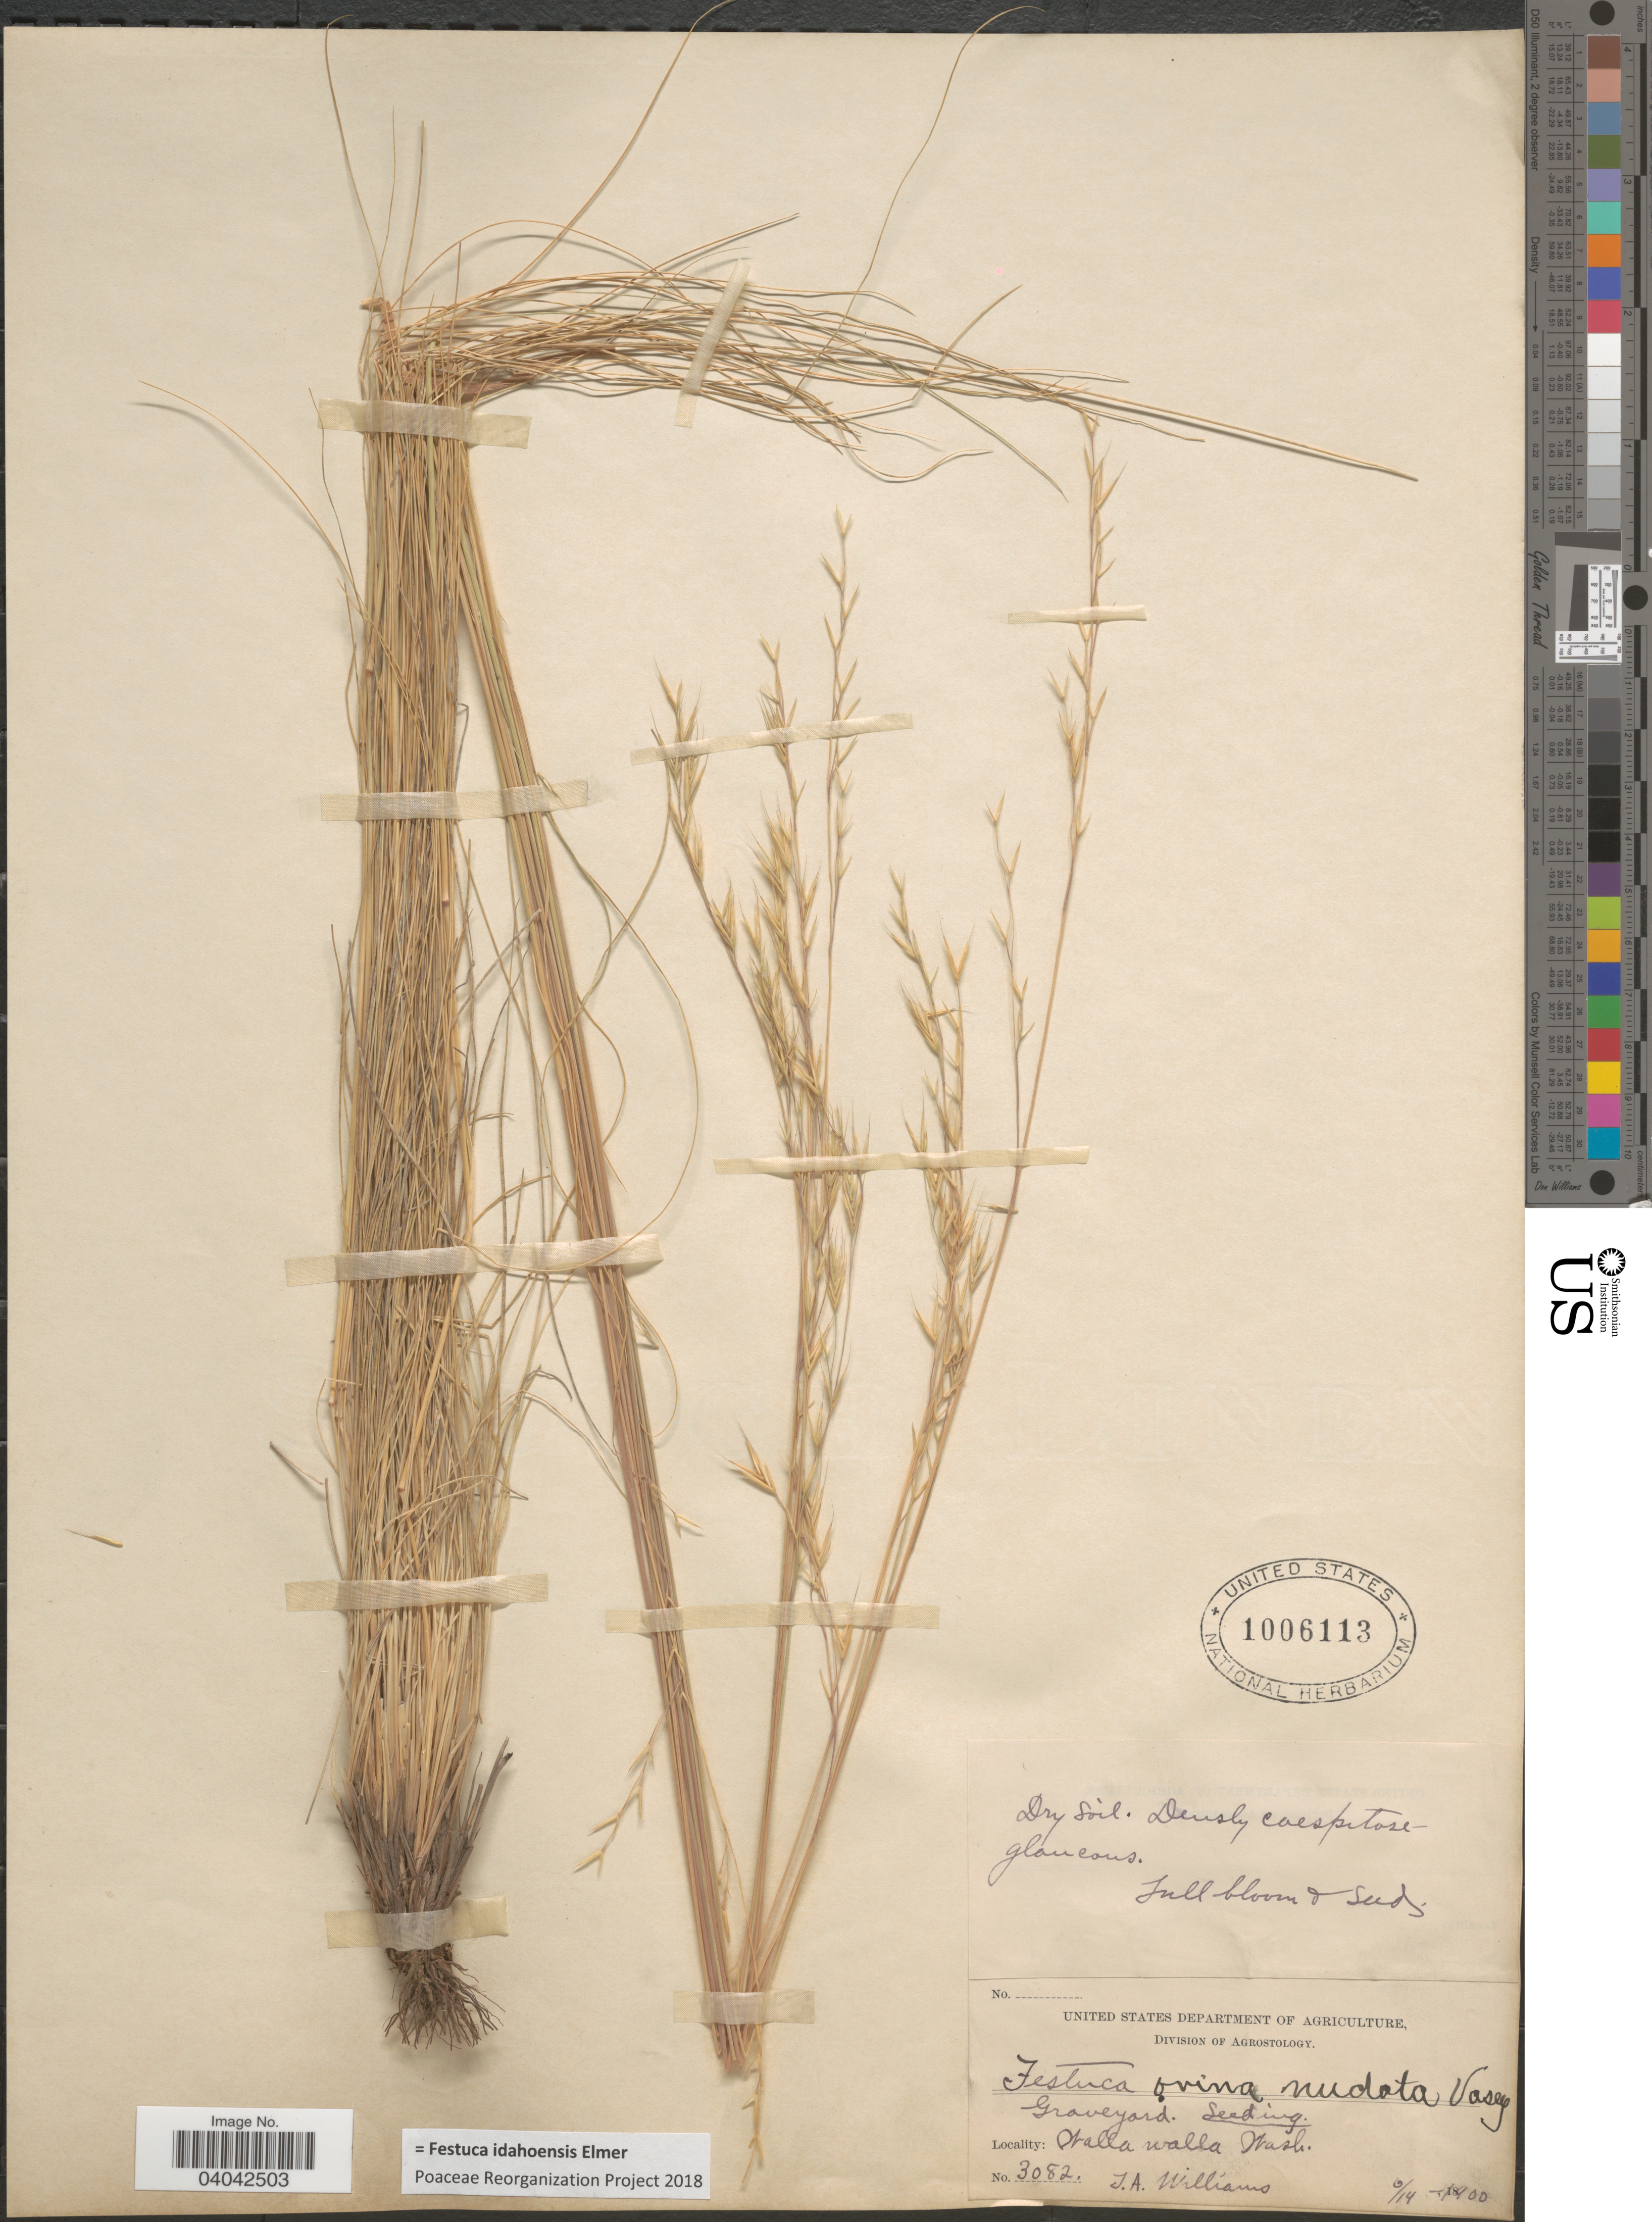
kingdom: Plantae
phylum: Tracheophyta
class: Liliopsida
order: Poales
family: Poaceae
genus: Festuca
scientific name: Festuca idahoensis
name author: Elmer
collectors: T. Williams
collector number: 3082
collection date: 1900-06-14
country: United States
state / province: Washington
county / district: Walla Walla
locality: Walla walla.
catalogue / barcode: US 1006113